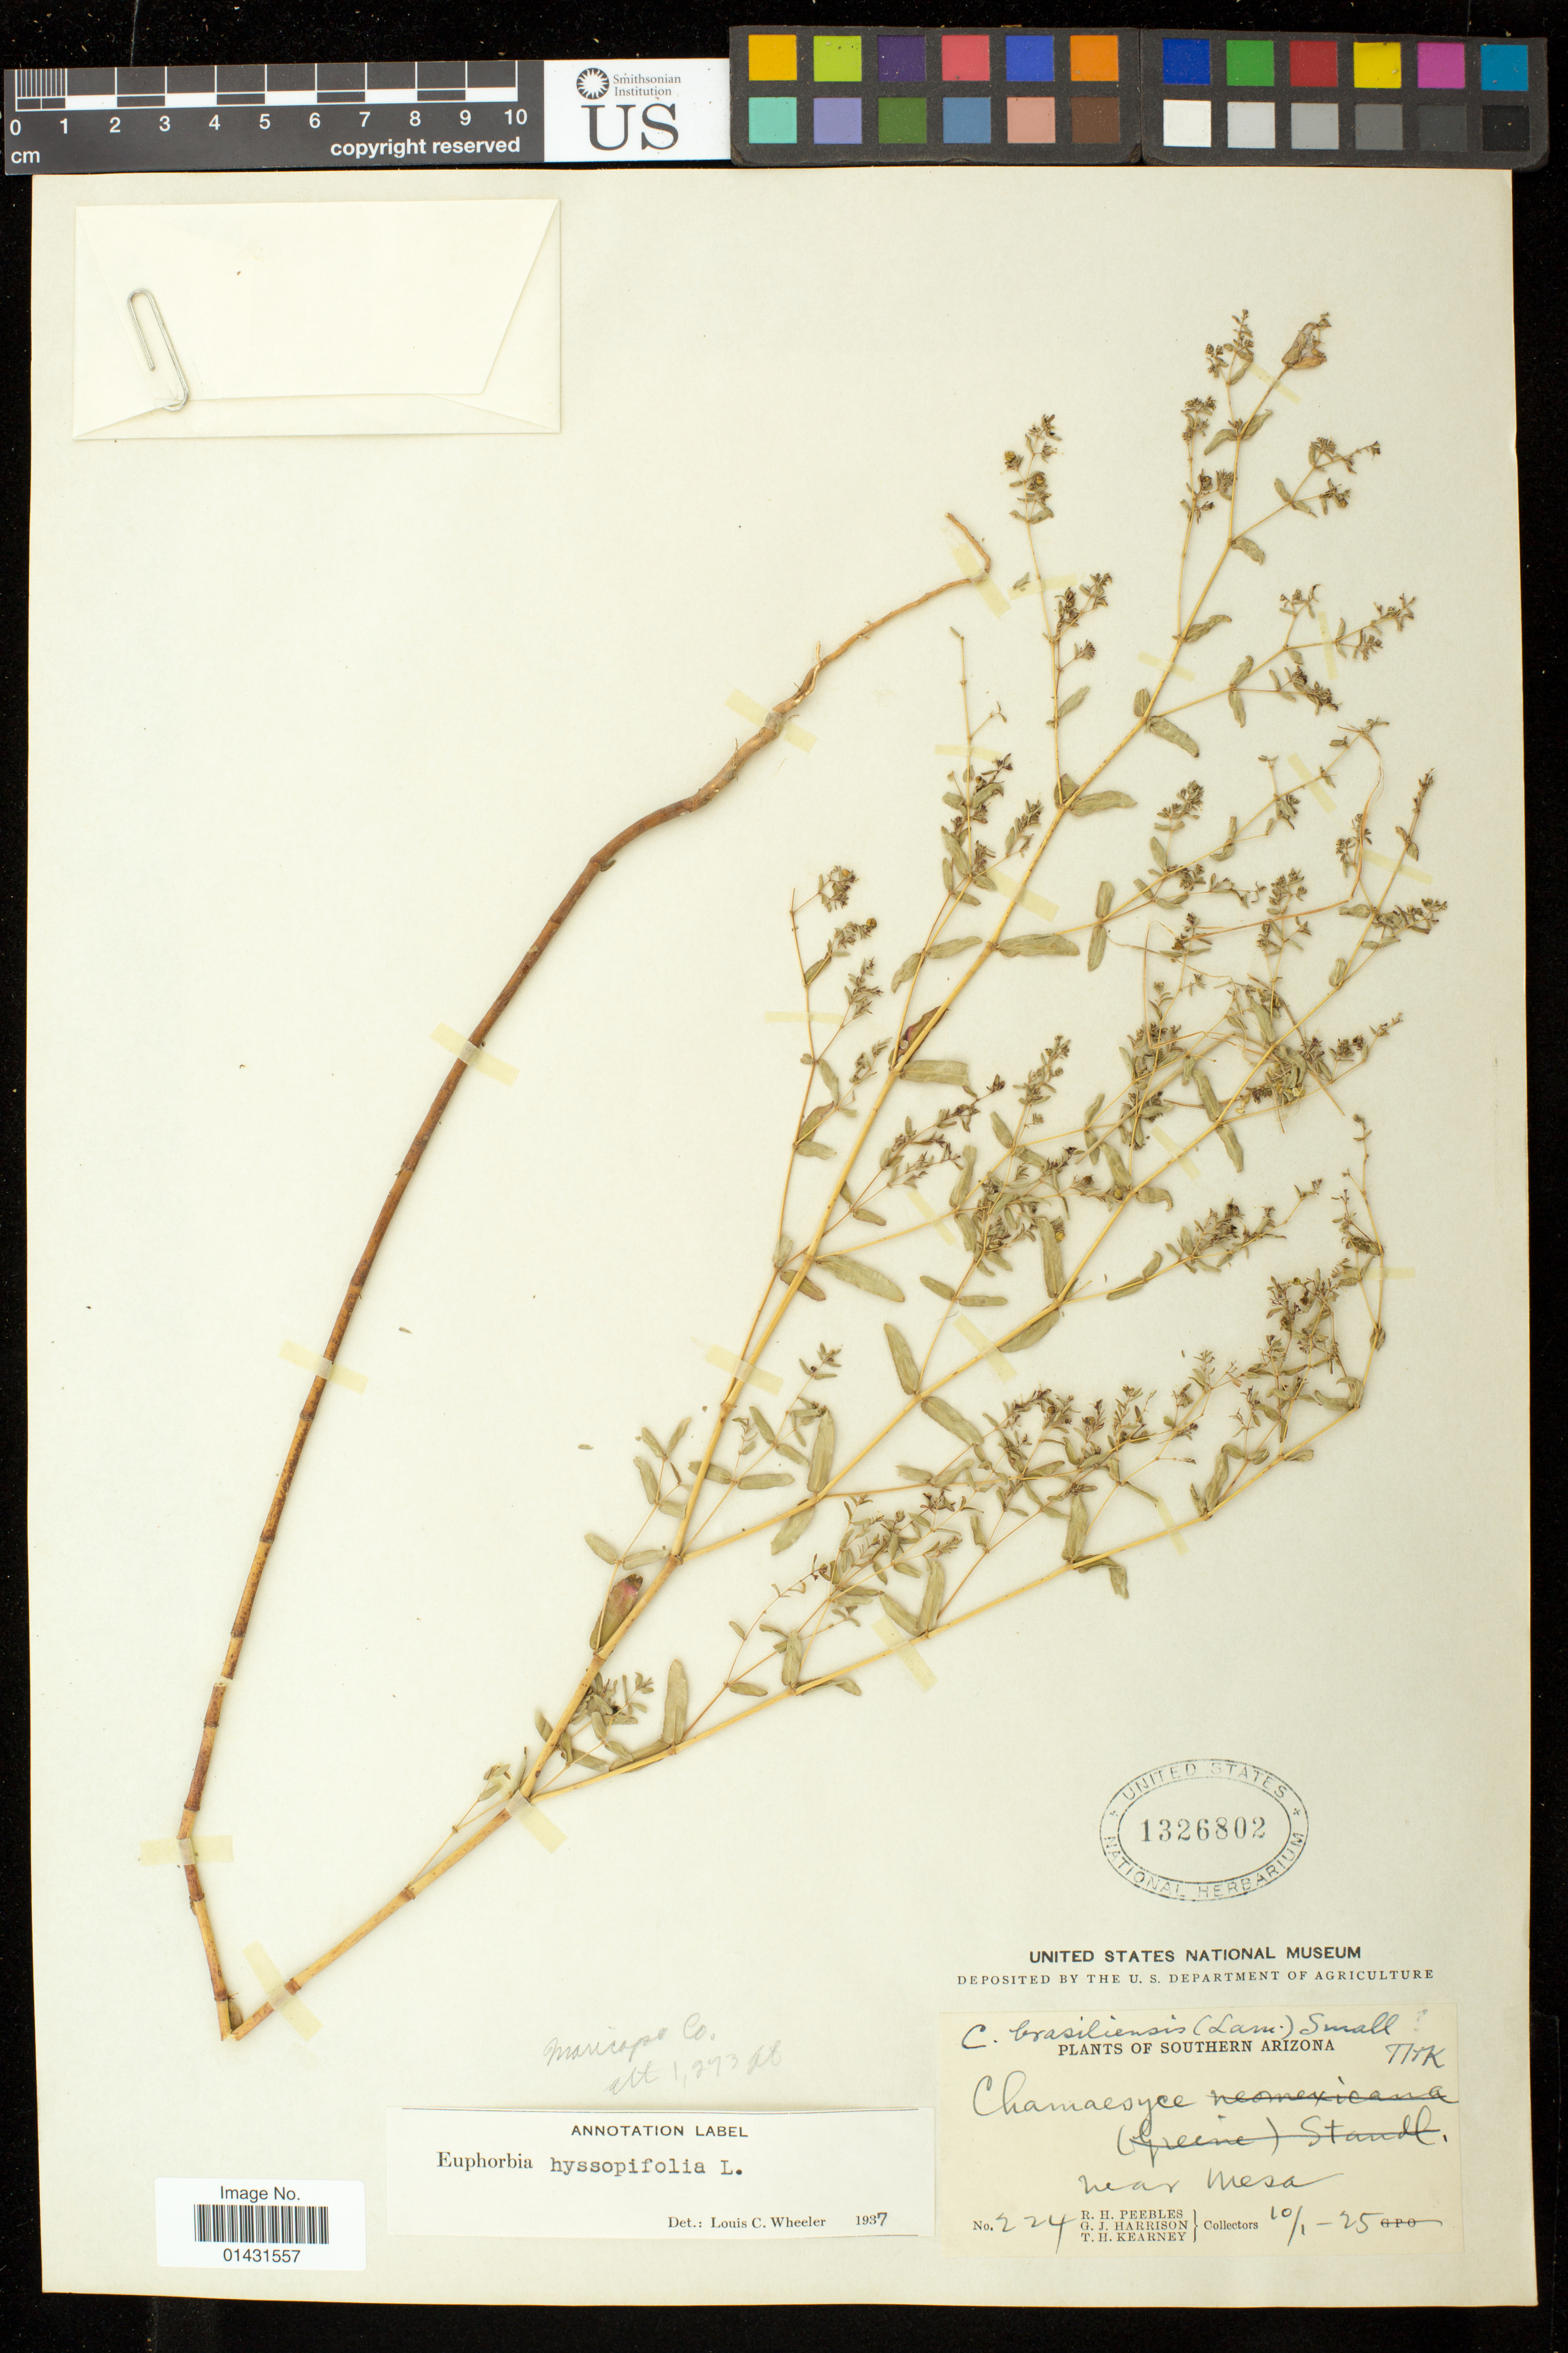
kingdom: Plantae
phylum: Tracheophyta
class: Magnoliopsida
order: Malpighiales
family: Euphorbiaceae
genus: Euphorbia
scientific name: Euphorbia hyssopifolia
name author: L.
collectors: R. H. Peebles, G. J. Harrison & T. H. Kearney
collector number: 224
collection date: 1925-10-01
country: United States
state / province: Arizona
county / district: Maricopa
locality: near mesa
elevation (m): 388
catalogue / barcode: US 1326802